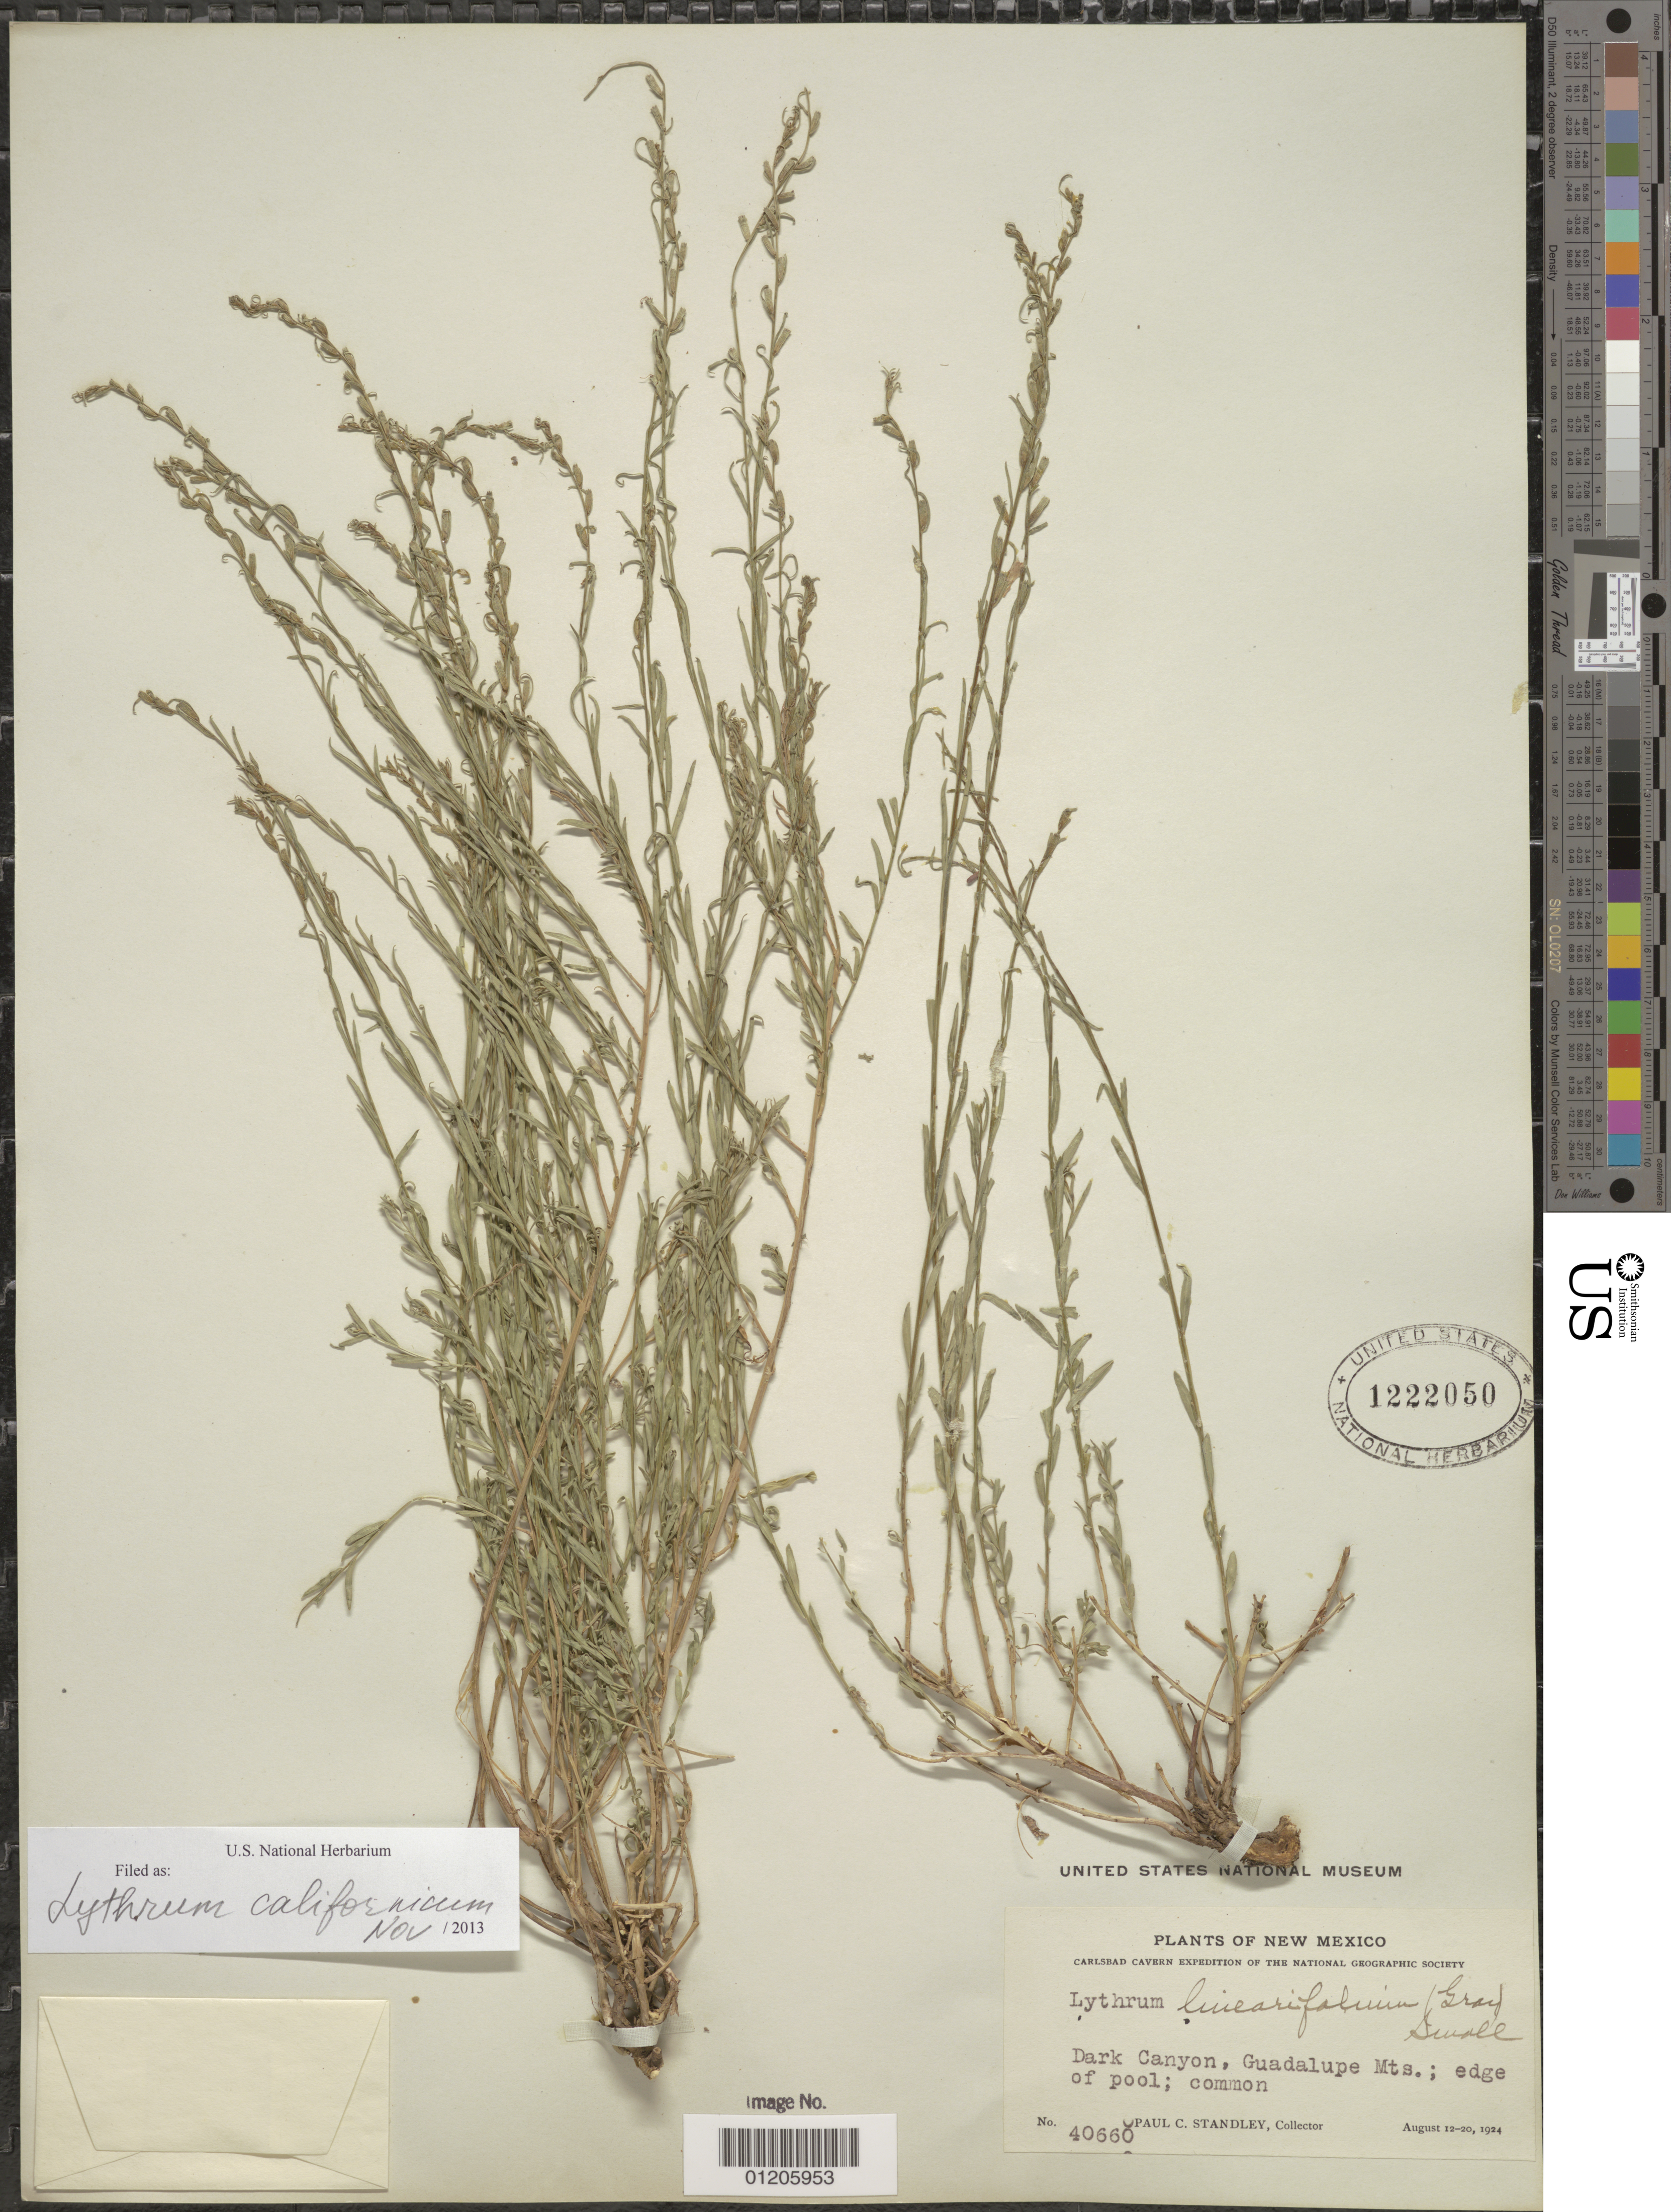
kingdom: Plantae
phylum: Tracheophyta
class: Magnoliopsida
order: Myrtales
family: Lythraceae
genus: Lythrum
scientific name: Lythrum californicum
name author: Torr. & A. Gray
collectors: P. C. Standley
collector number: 40660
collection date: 1924-08-12/1924-08-20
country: United States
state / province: New Mexico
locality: Dark Canyon, Guadalupe Mts.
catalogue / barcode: US 1222050